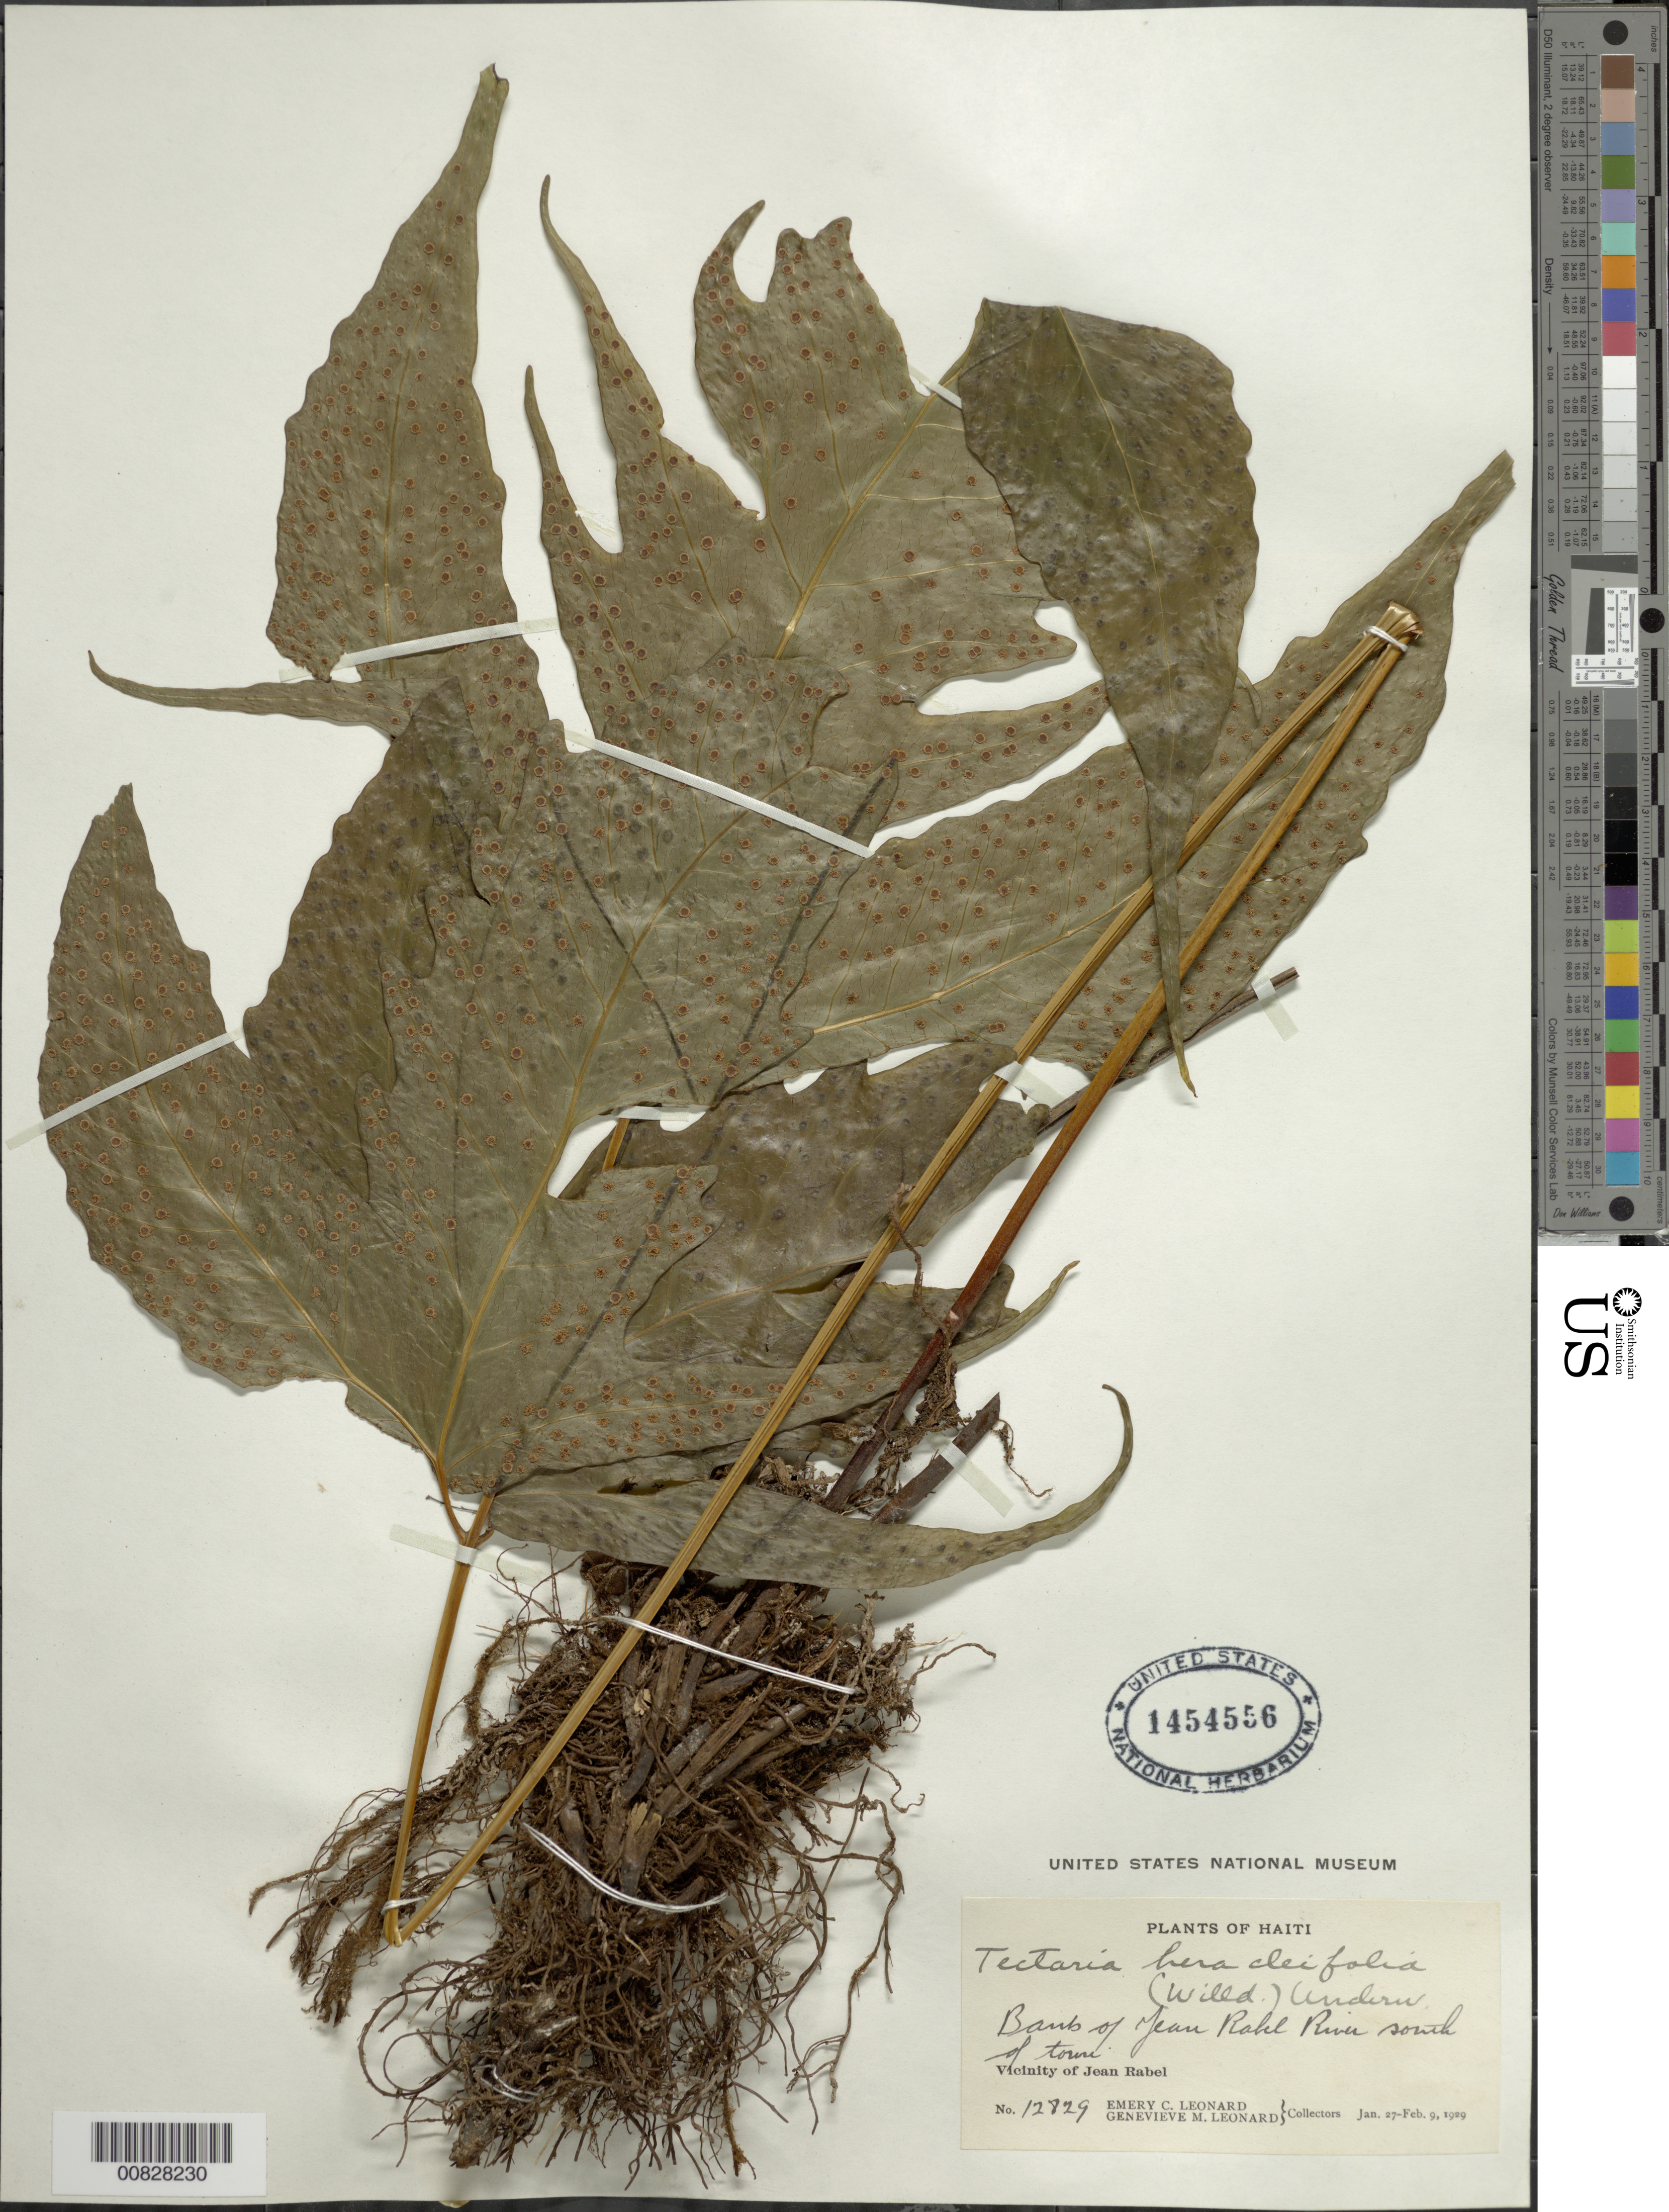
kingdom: Plantae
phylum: Tracheophyta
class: Polypodiopsida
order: Polypodiales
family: Tectariaceae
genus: Tectaria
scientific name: Tectaria heracleifolia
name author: (Willd.) Underw.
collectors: E. C. Leonard & G. M. Leonard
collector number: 12829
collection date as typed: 27 Jan 1929 to 09 Feb 1929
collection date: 1929-01-27/1929-02-09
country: Haiti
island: Hispaniola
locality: Jean Rabel vicinity, Jean Rabel River S of town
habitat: Riverbank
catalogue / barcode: US 1454556